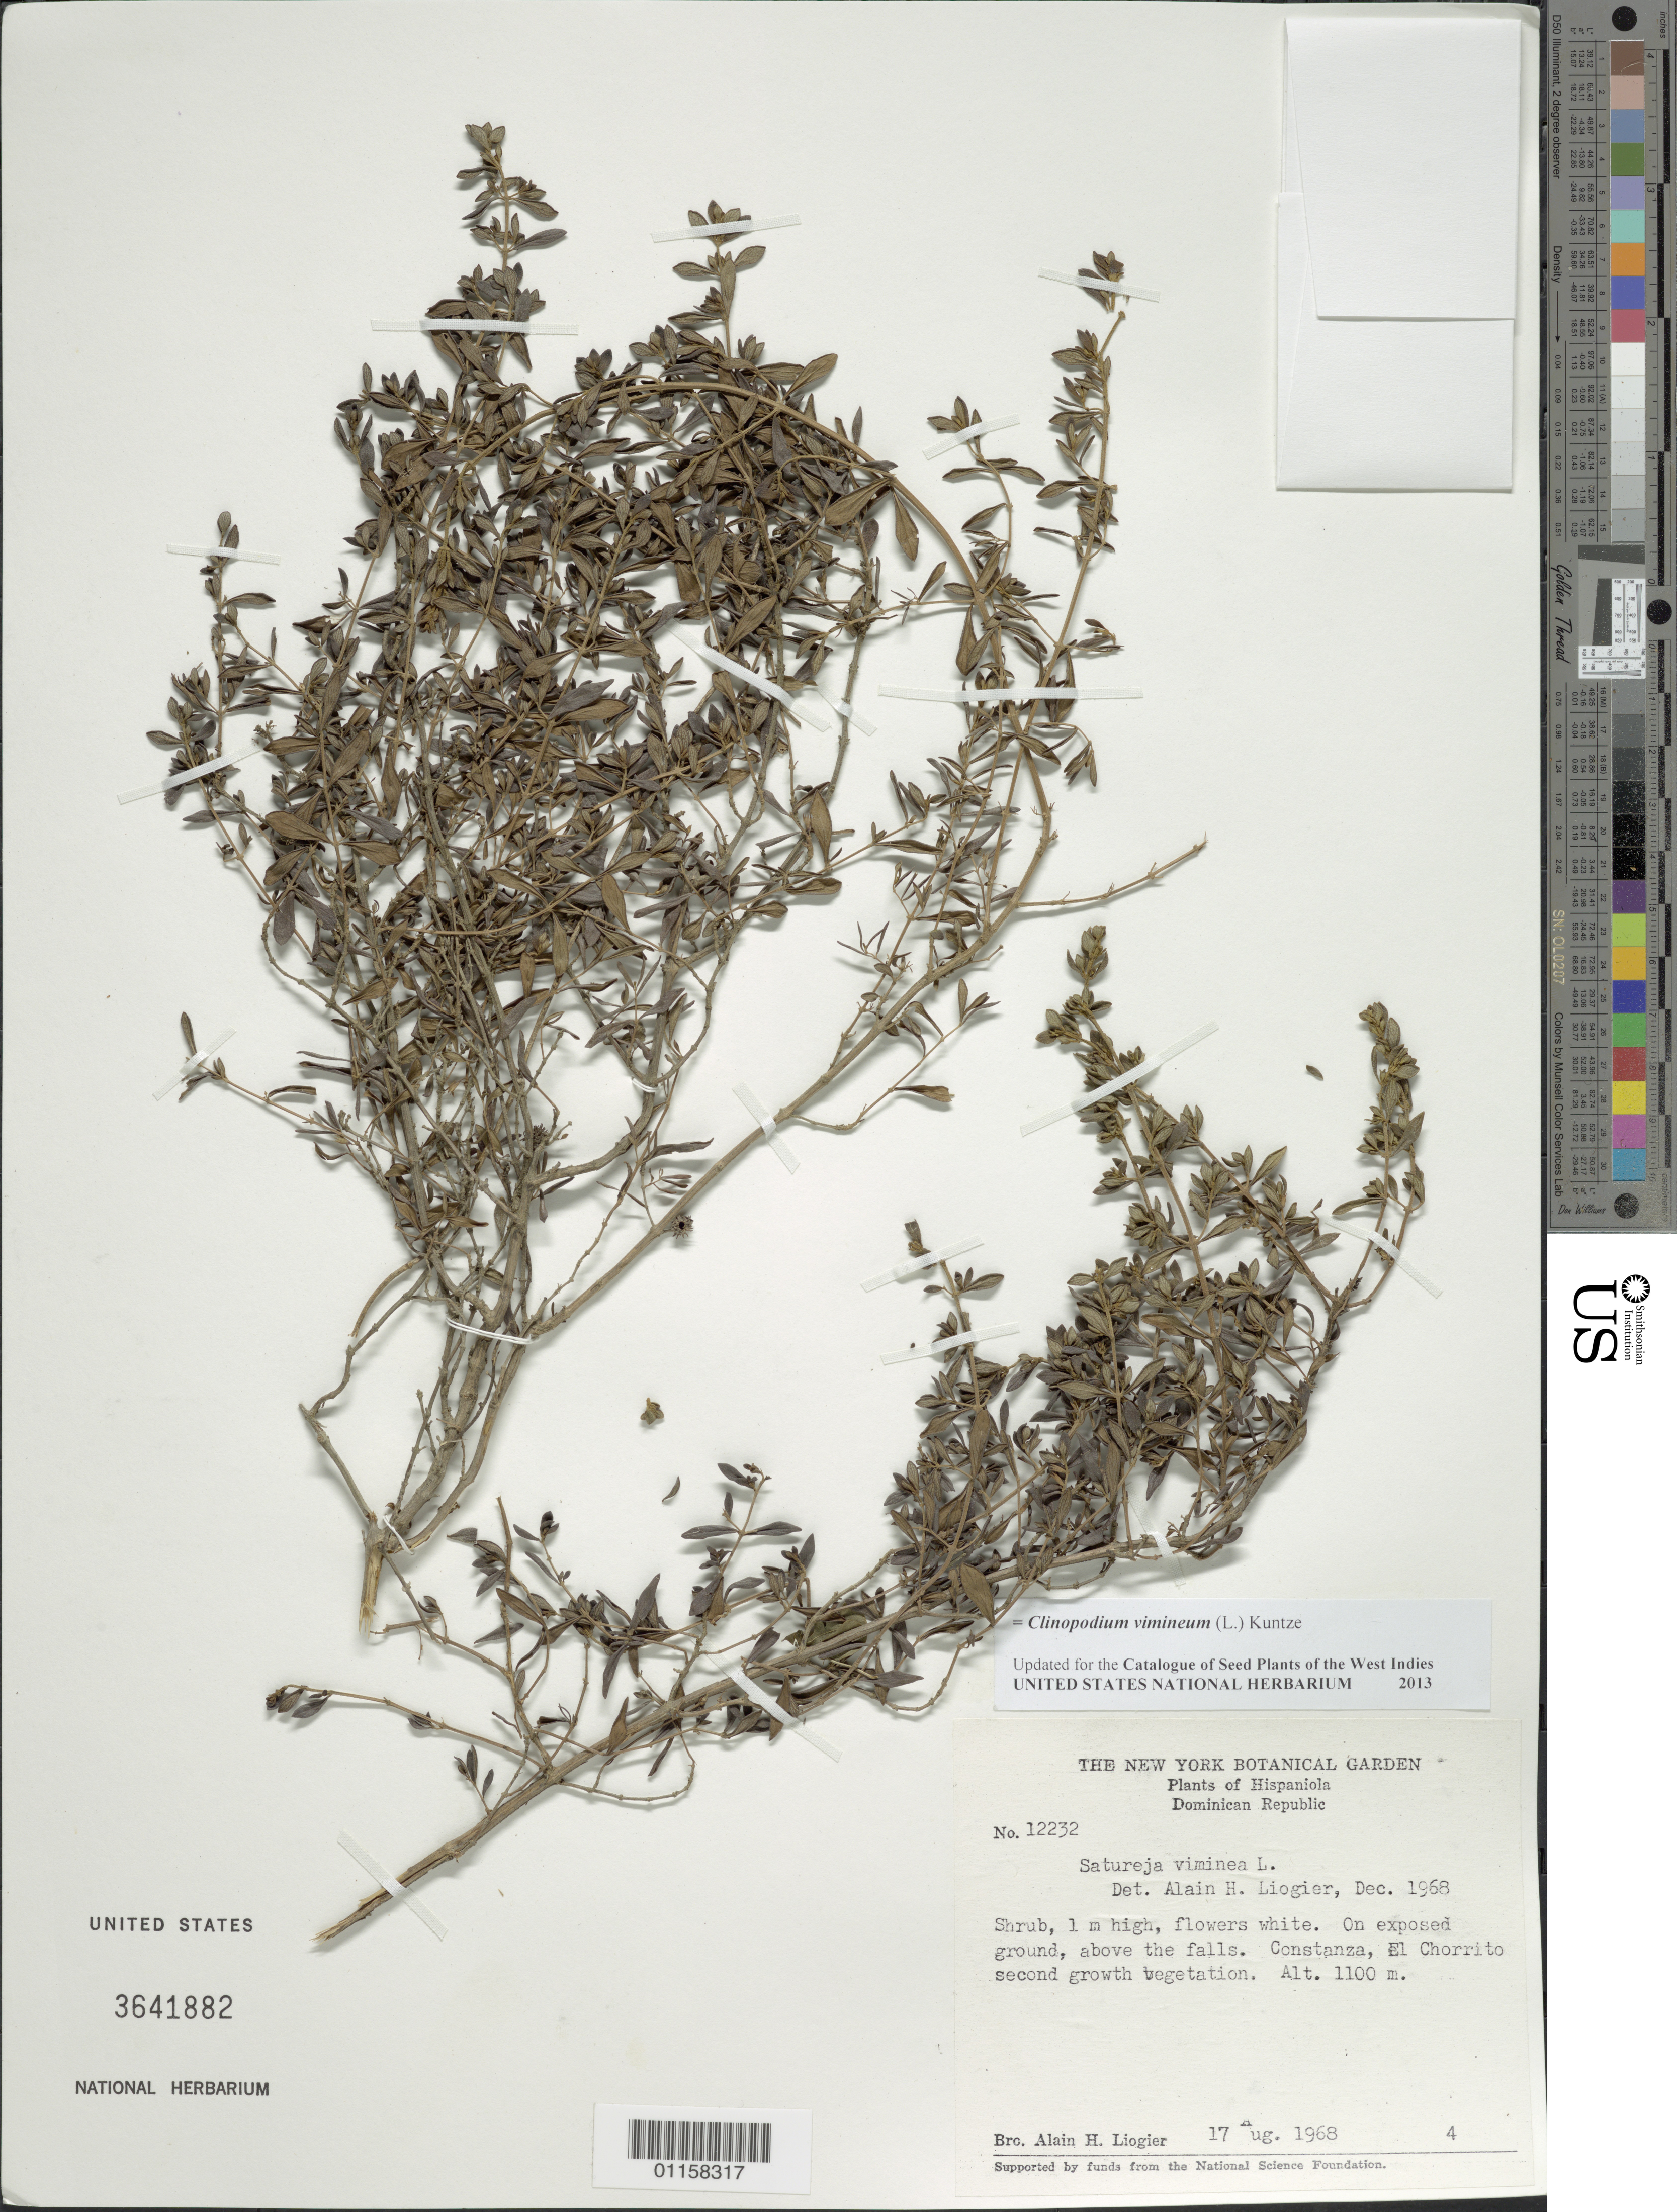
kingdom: Plantae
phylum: Tracheophyta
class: Magnoliopsida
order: Lamiales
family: Lamiaceae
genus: Clinopodium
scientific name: Clinopodium vimineum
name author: (L.) Kuntze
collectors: A. H. Liogier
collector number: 12232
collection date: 1968-08-17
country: Dominican Republic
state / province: La Vega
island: Hispaniola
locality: Constanza, El Chorrito.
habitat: On exposed ground, above the falls; second growth vegetatioin.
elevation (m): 1100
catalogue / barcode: US 3641882